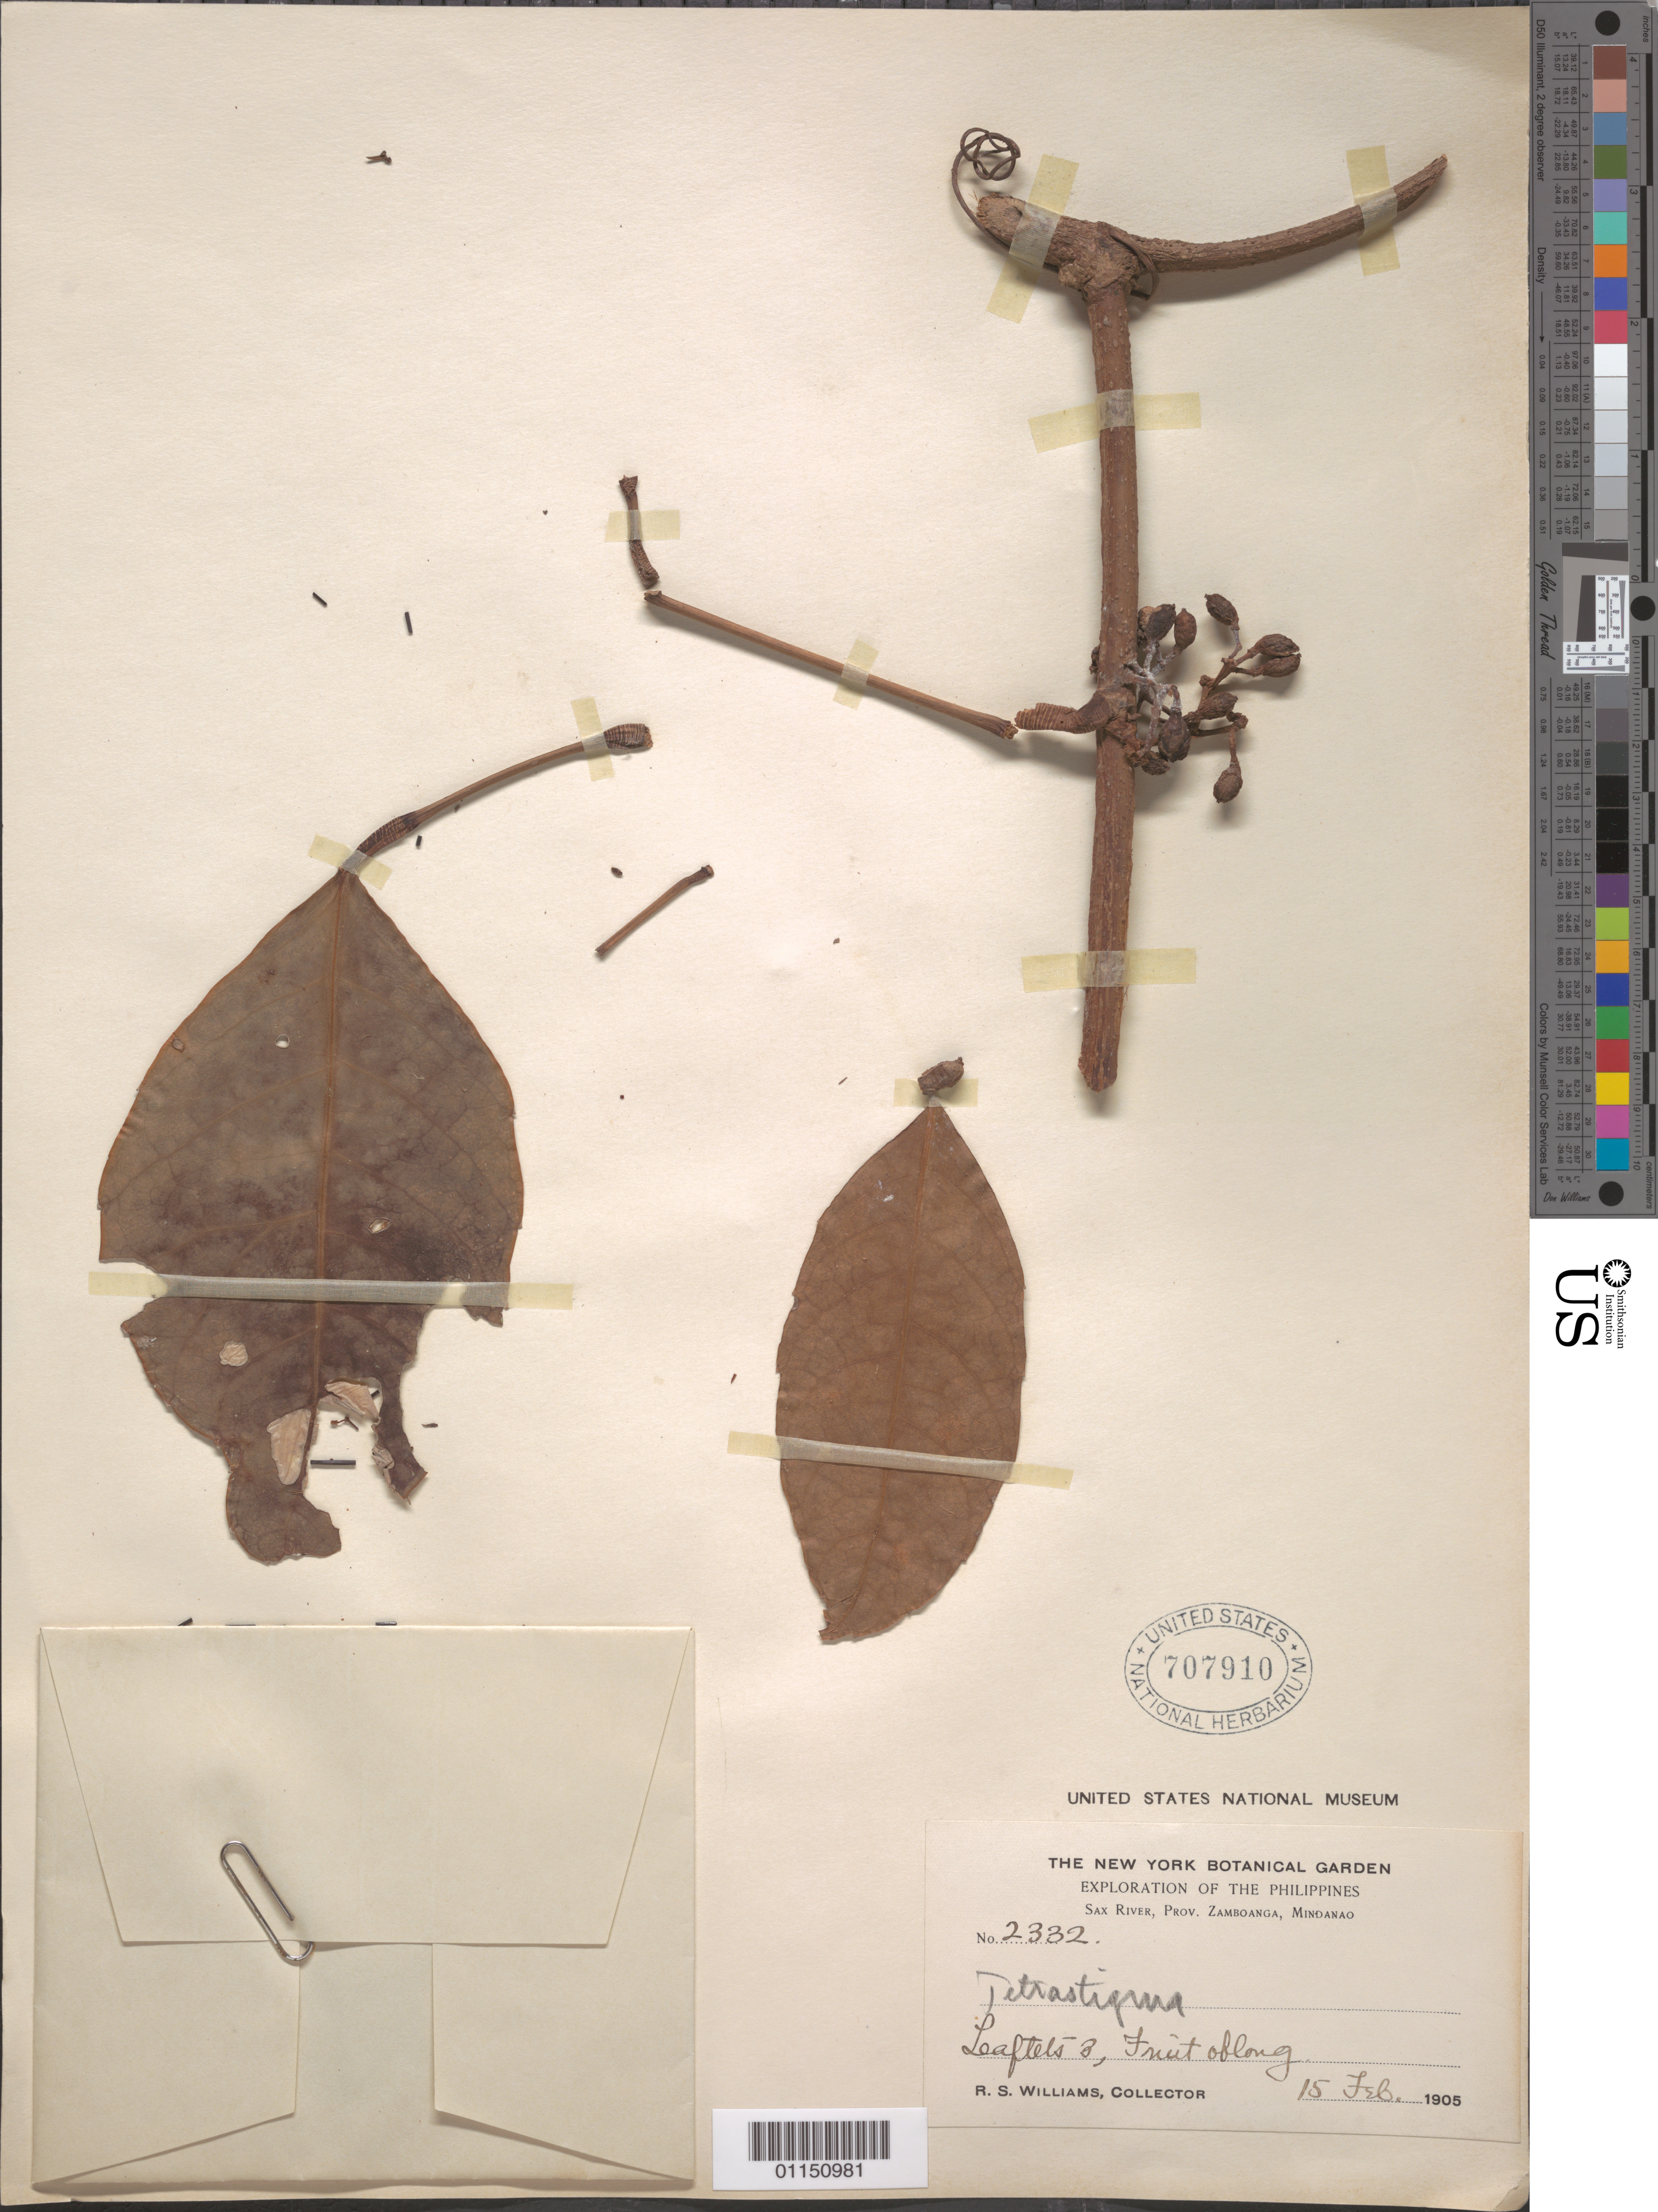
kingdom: Plantae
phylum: Tracheophyta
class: Magnoliopsida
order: Vitales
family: Vitaceae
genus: Tetrastigma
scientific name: Tetrastigma sp.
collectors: R. S. Williams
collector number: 2332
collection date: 1905-02-15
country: Philippines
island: Mindanao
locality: Sax River, Zamboanga.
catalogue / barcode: US 707910